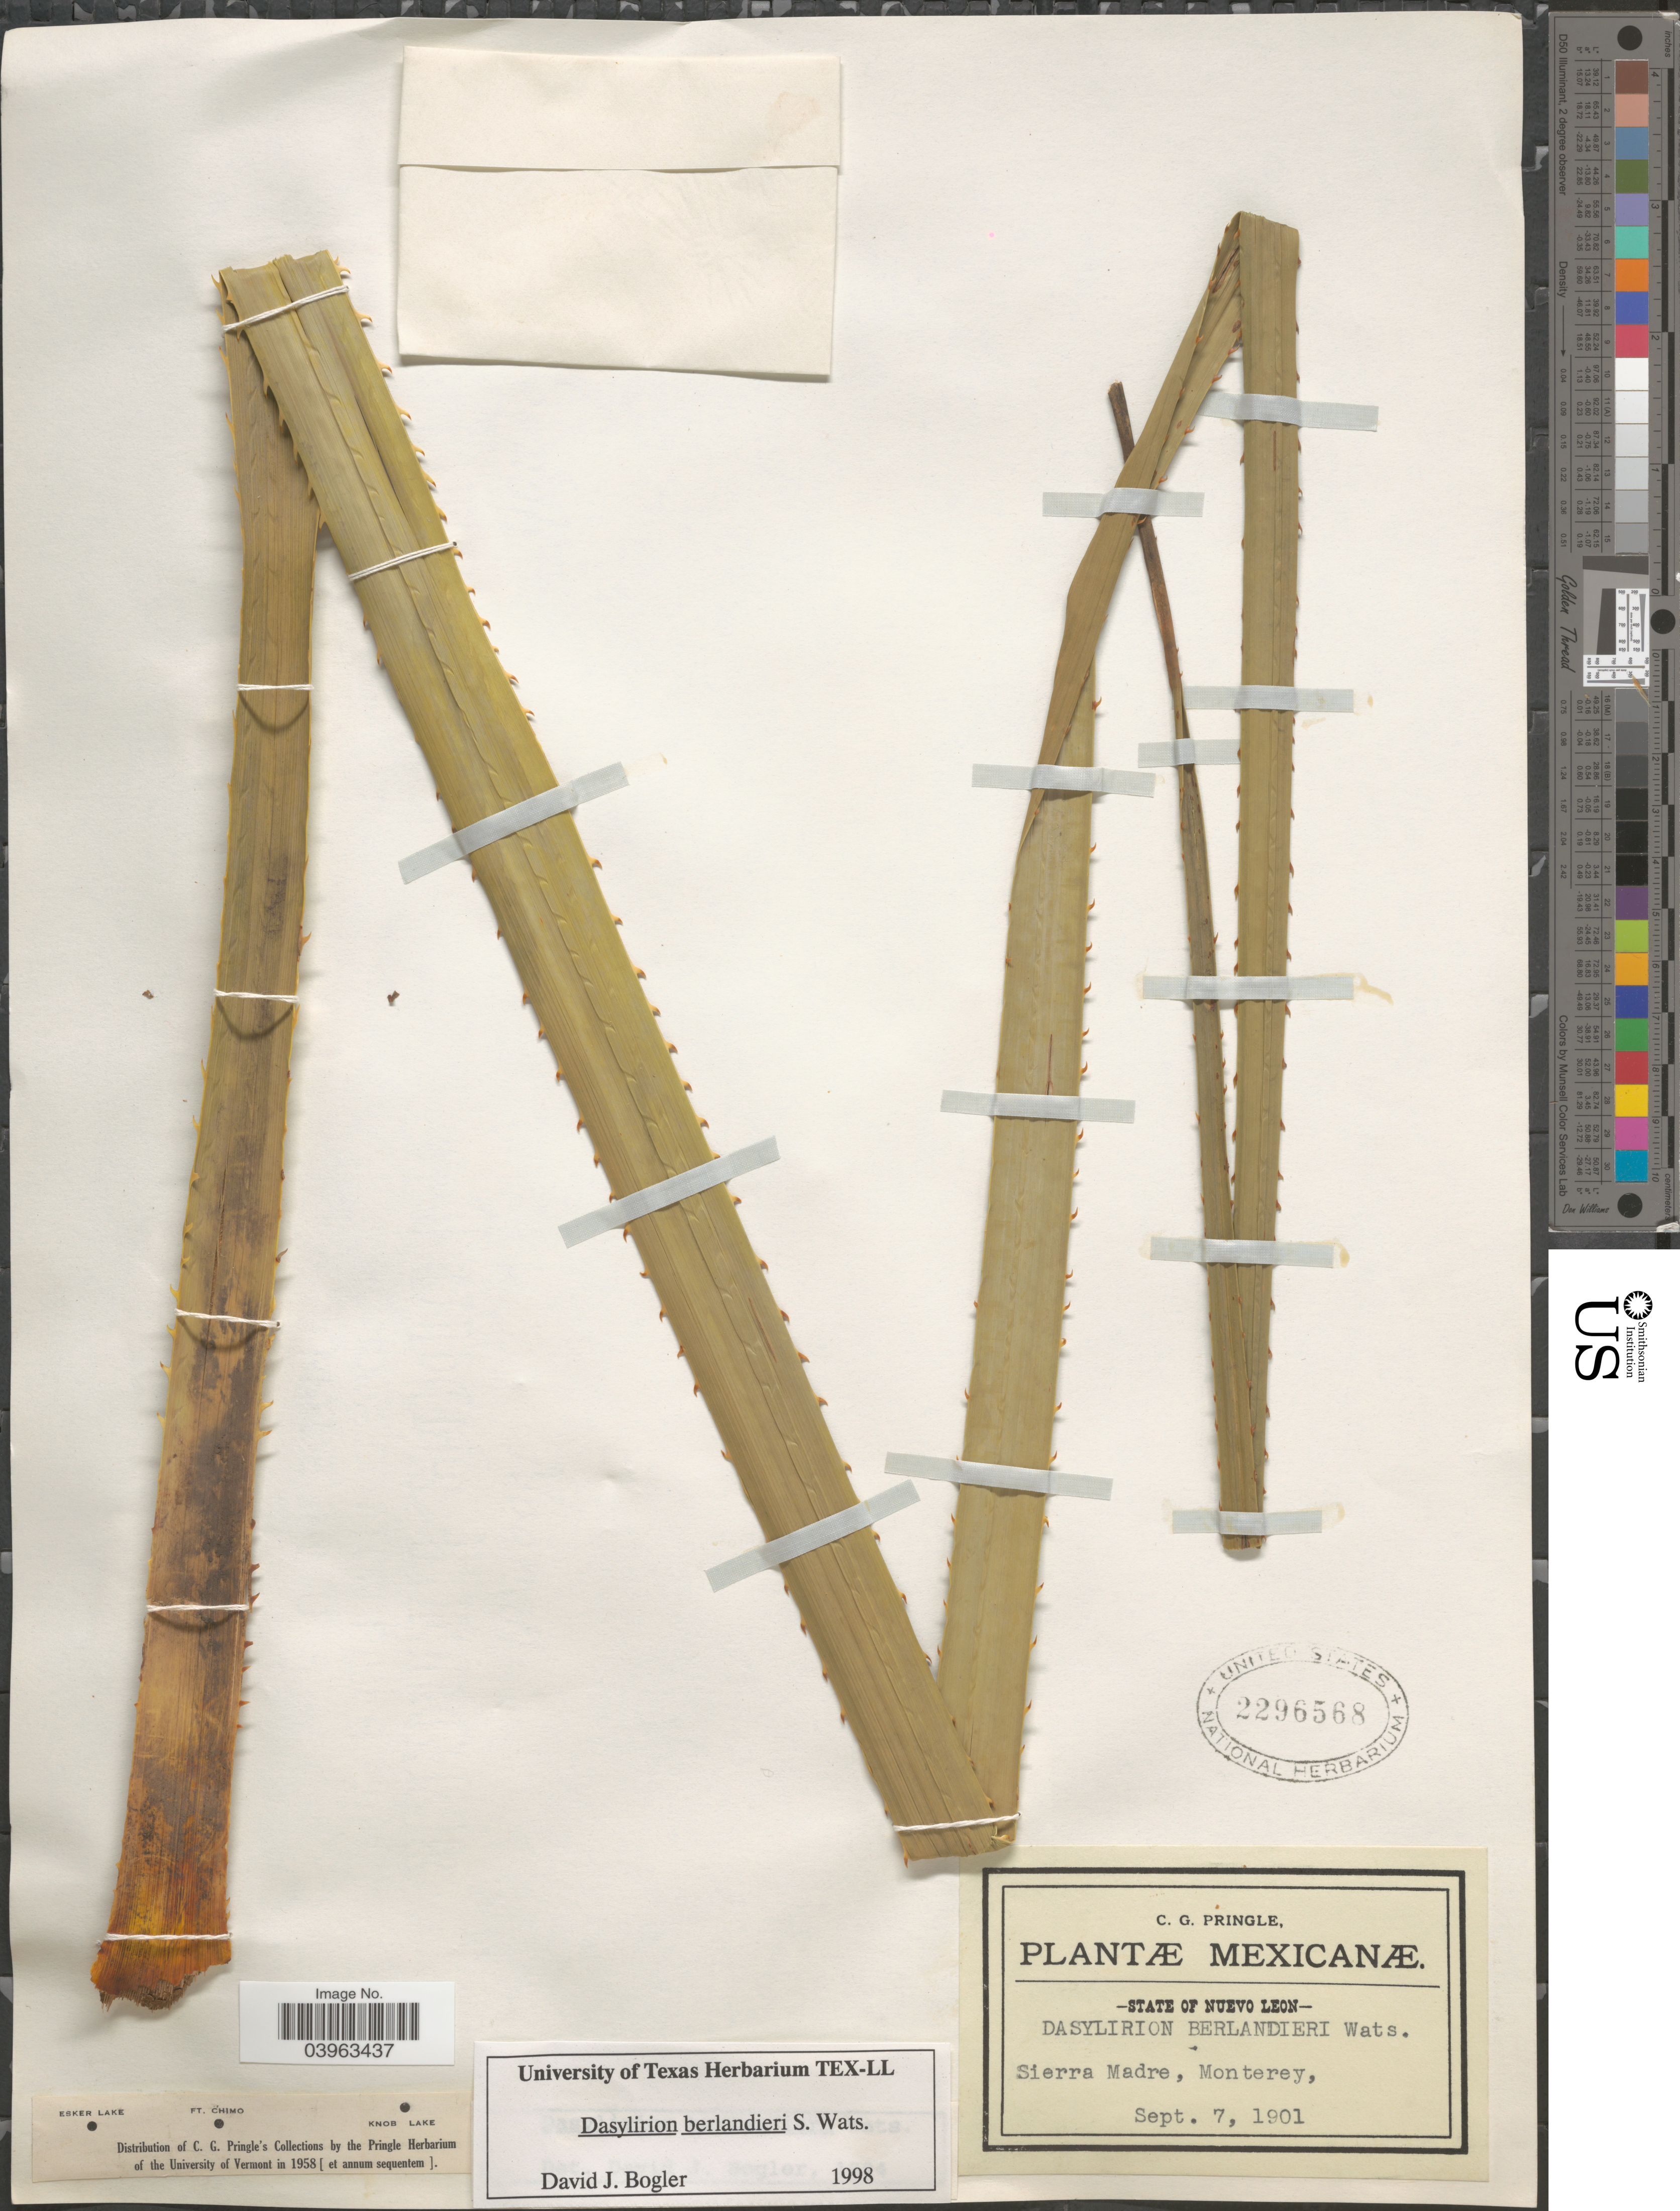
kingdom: Plantae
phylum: Tracheophyta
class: Liliopsida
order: Asparagales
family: Asparagaceae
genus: Dasylirion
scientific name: Dasylirion berlandieri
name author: S. Watson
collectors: C. G. Pringle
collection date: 1901-09-07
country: Mexico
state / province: Nuevo León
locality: Sierra Madre, Monterey.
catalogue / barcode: US 2296568